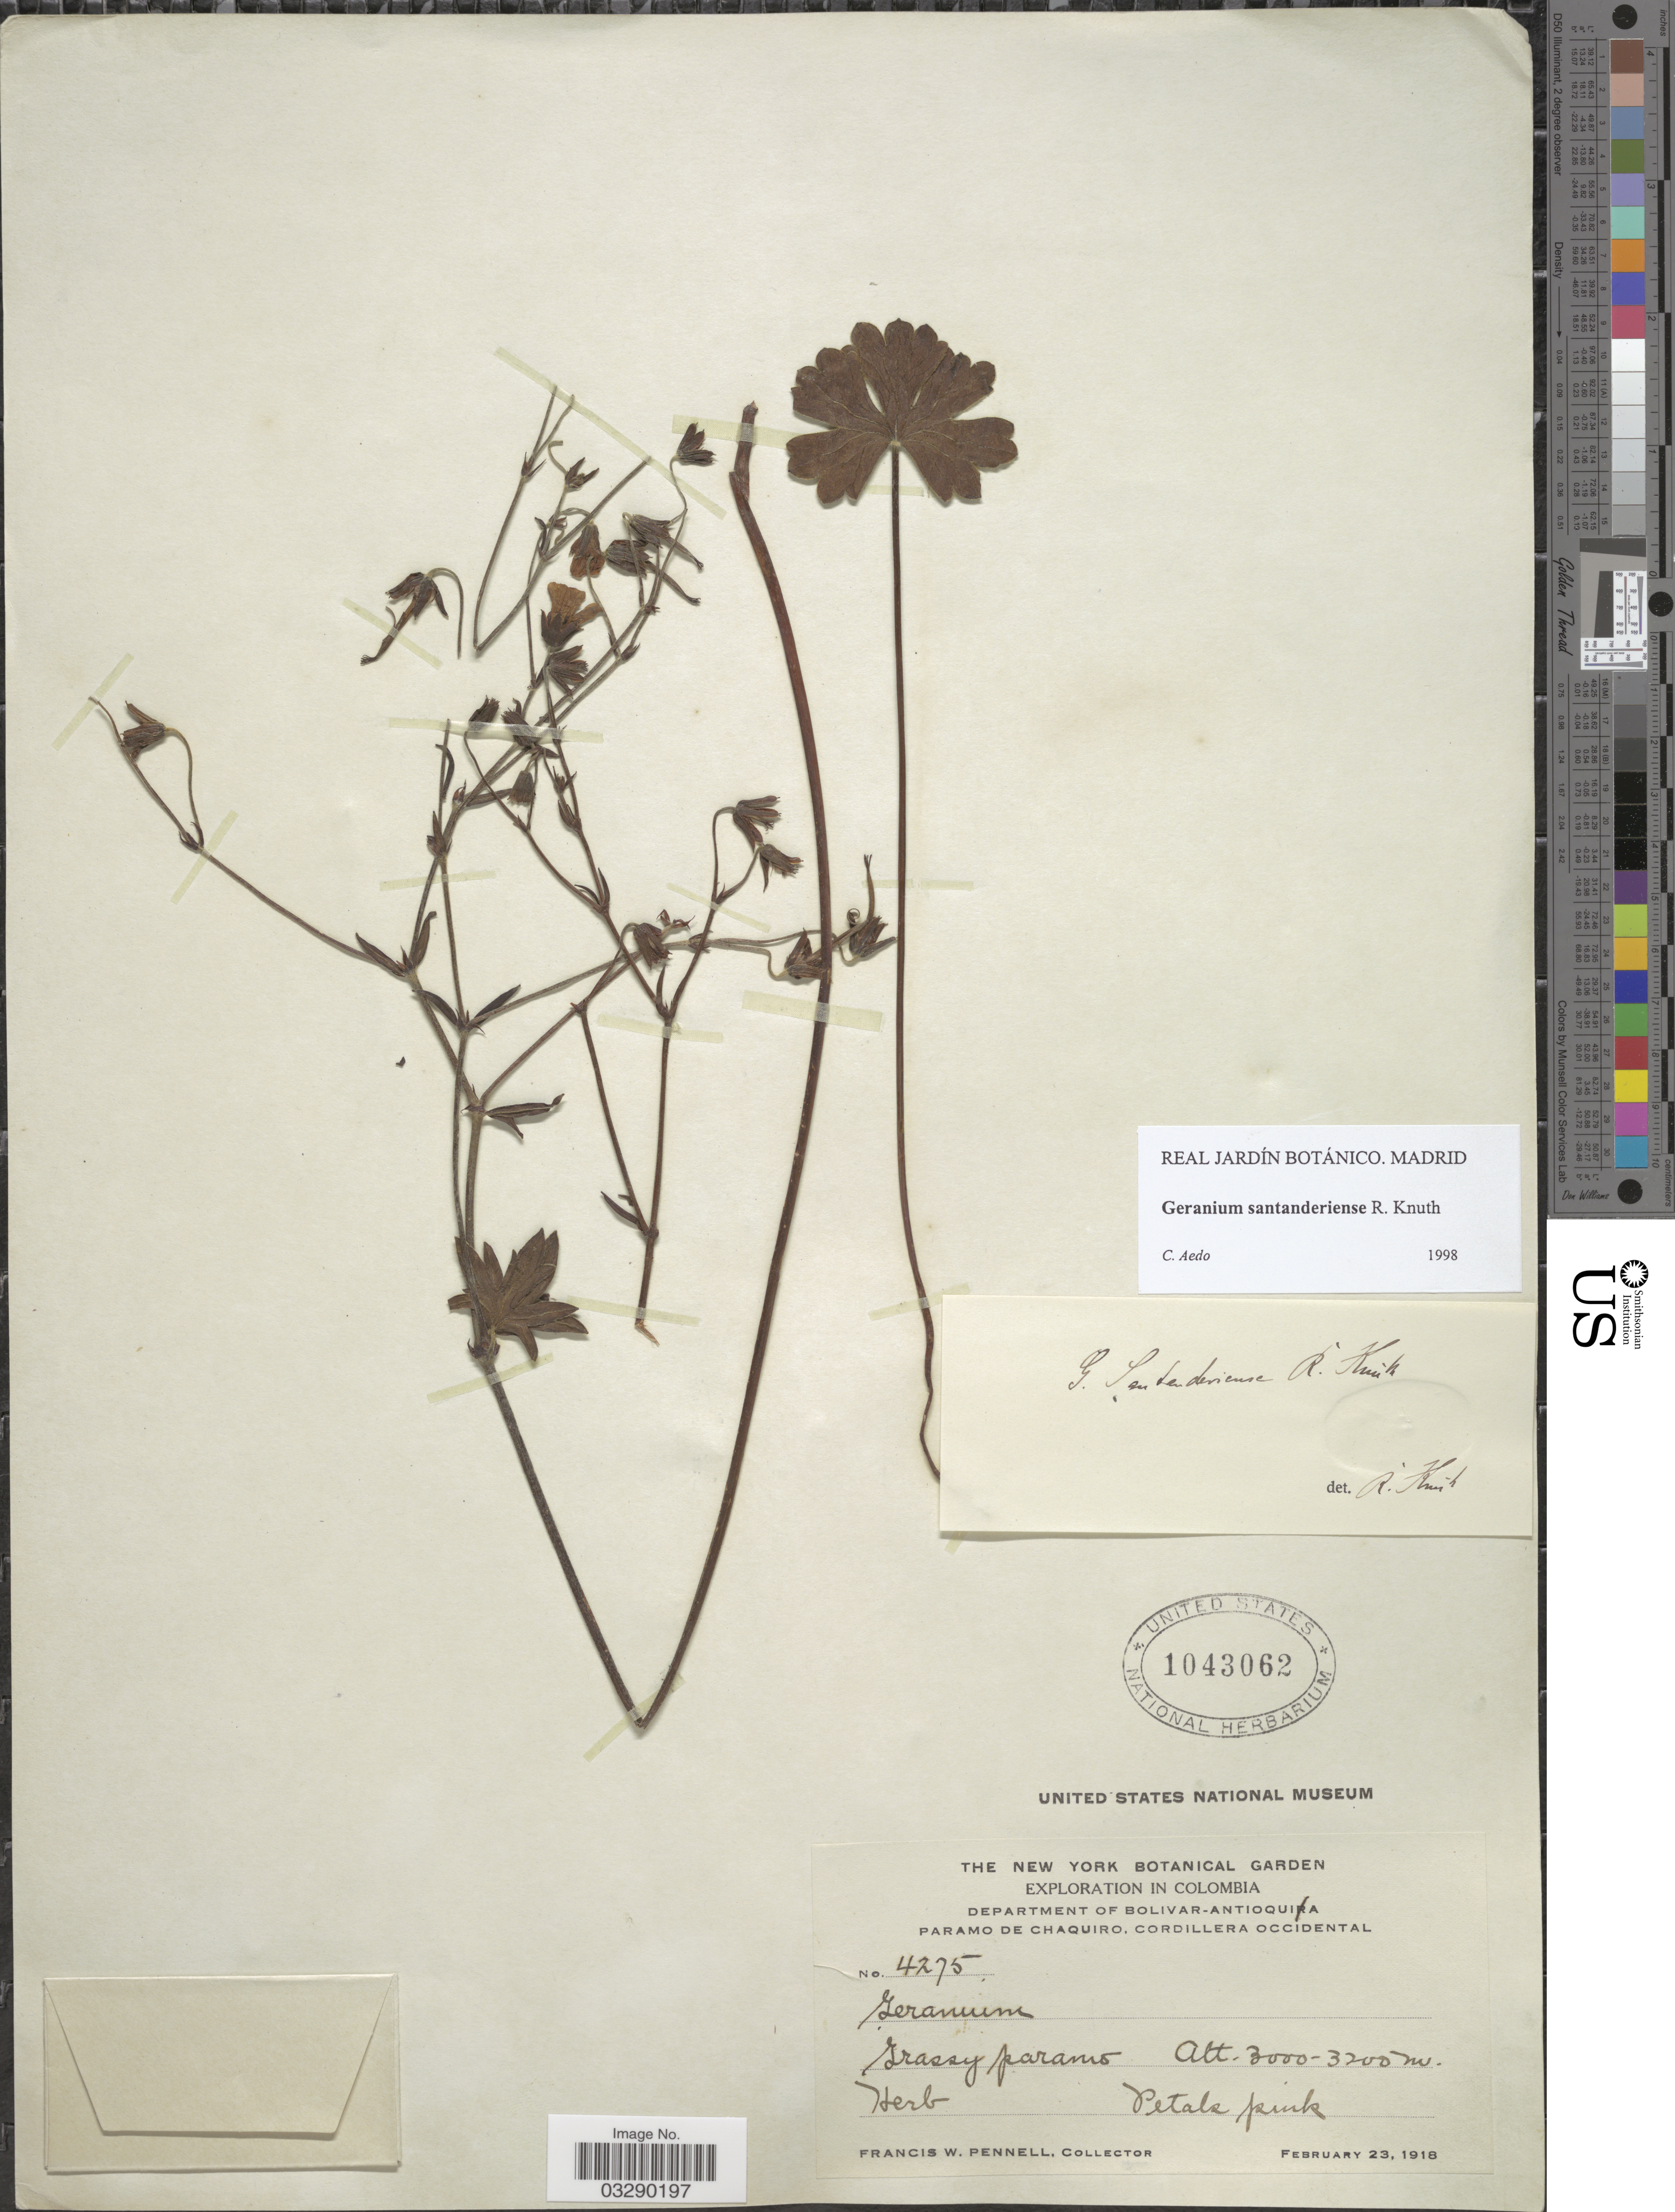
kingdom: Plantae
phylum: Tracheophyta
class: Magnoliopsida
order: Geraniales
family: Geraniaceae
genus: Geranium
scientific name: Geranium santanderiense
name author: R. Knuth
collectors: F. W. Pennell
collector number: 4275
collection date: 1918-02-23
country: Colombia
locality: Department of Bolivar-Antioquia. Paramo de Chaquiro, Cordillera Occidental.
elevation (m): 3000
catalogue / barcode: US 1043062